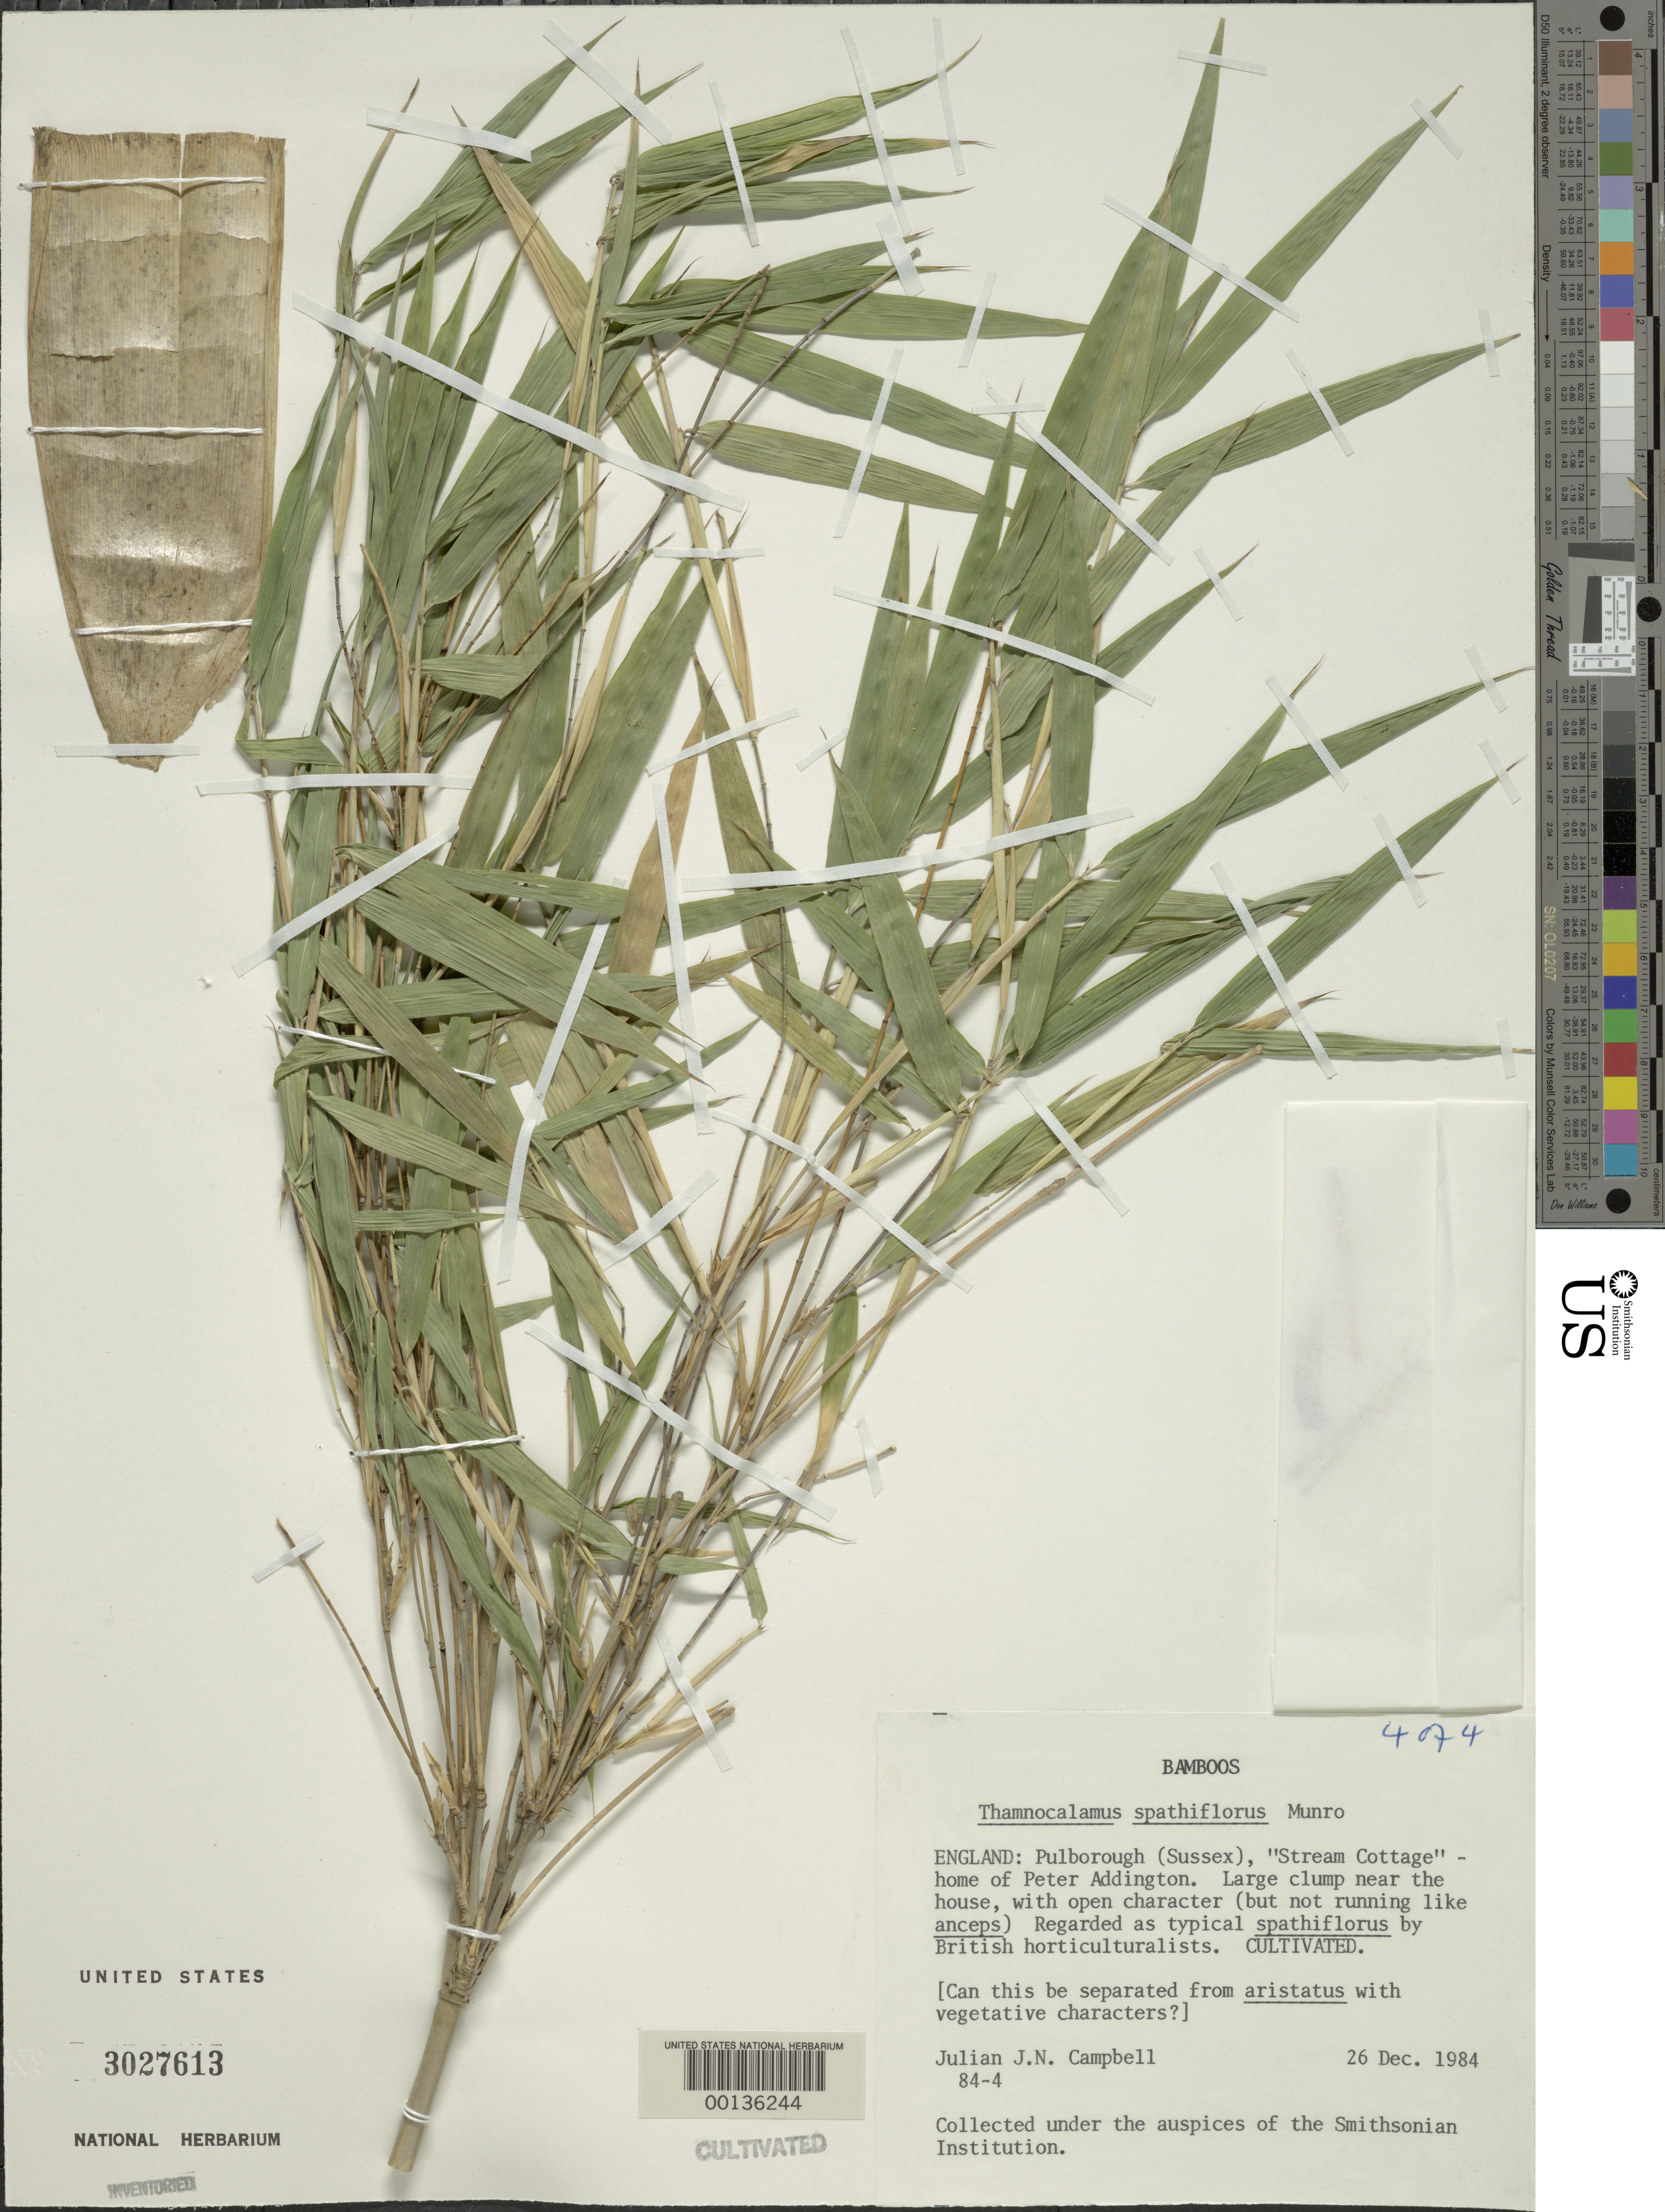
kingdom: Plantae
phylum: Tracheophyta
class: Liliopsida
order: Poales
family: Poaceae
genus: Thamnocalamus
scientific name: Thamnocalamus spathiflorus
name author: (Trin.) Munro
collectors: J. E. Campbell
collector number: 84-4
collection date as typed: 26 Dec 1984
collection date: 1984-12-26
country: United Kingdom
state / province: England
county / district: West Sussex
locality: Pulborough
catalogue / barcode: US 3027613